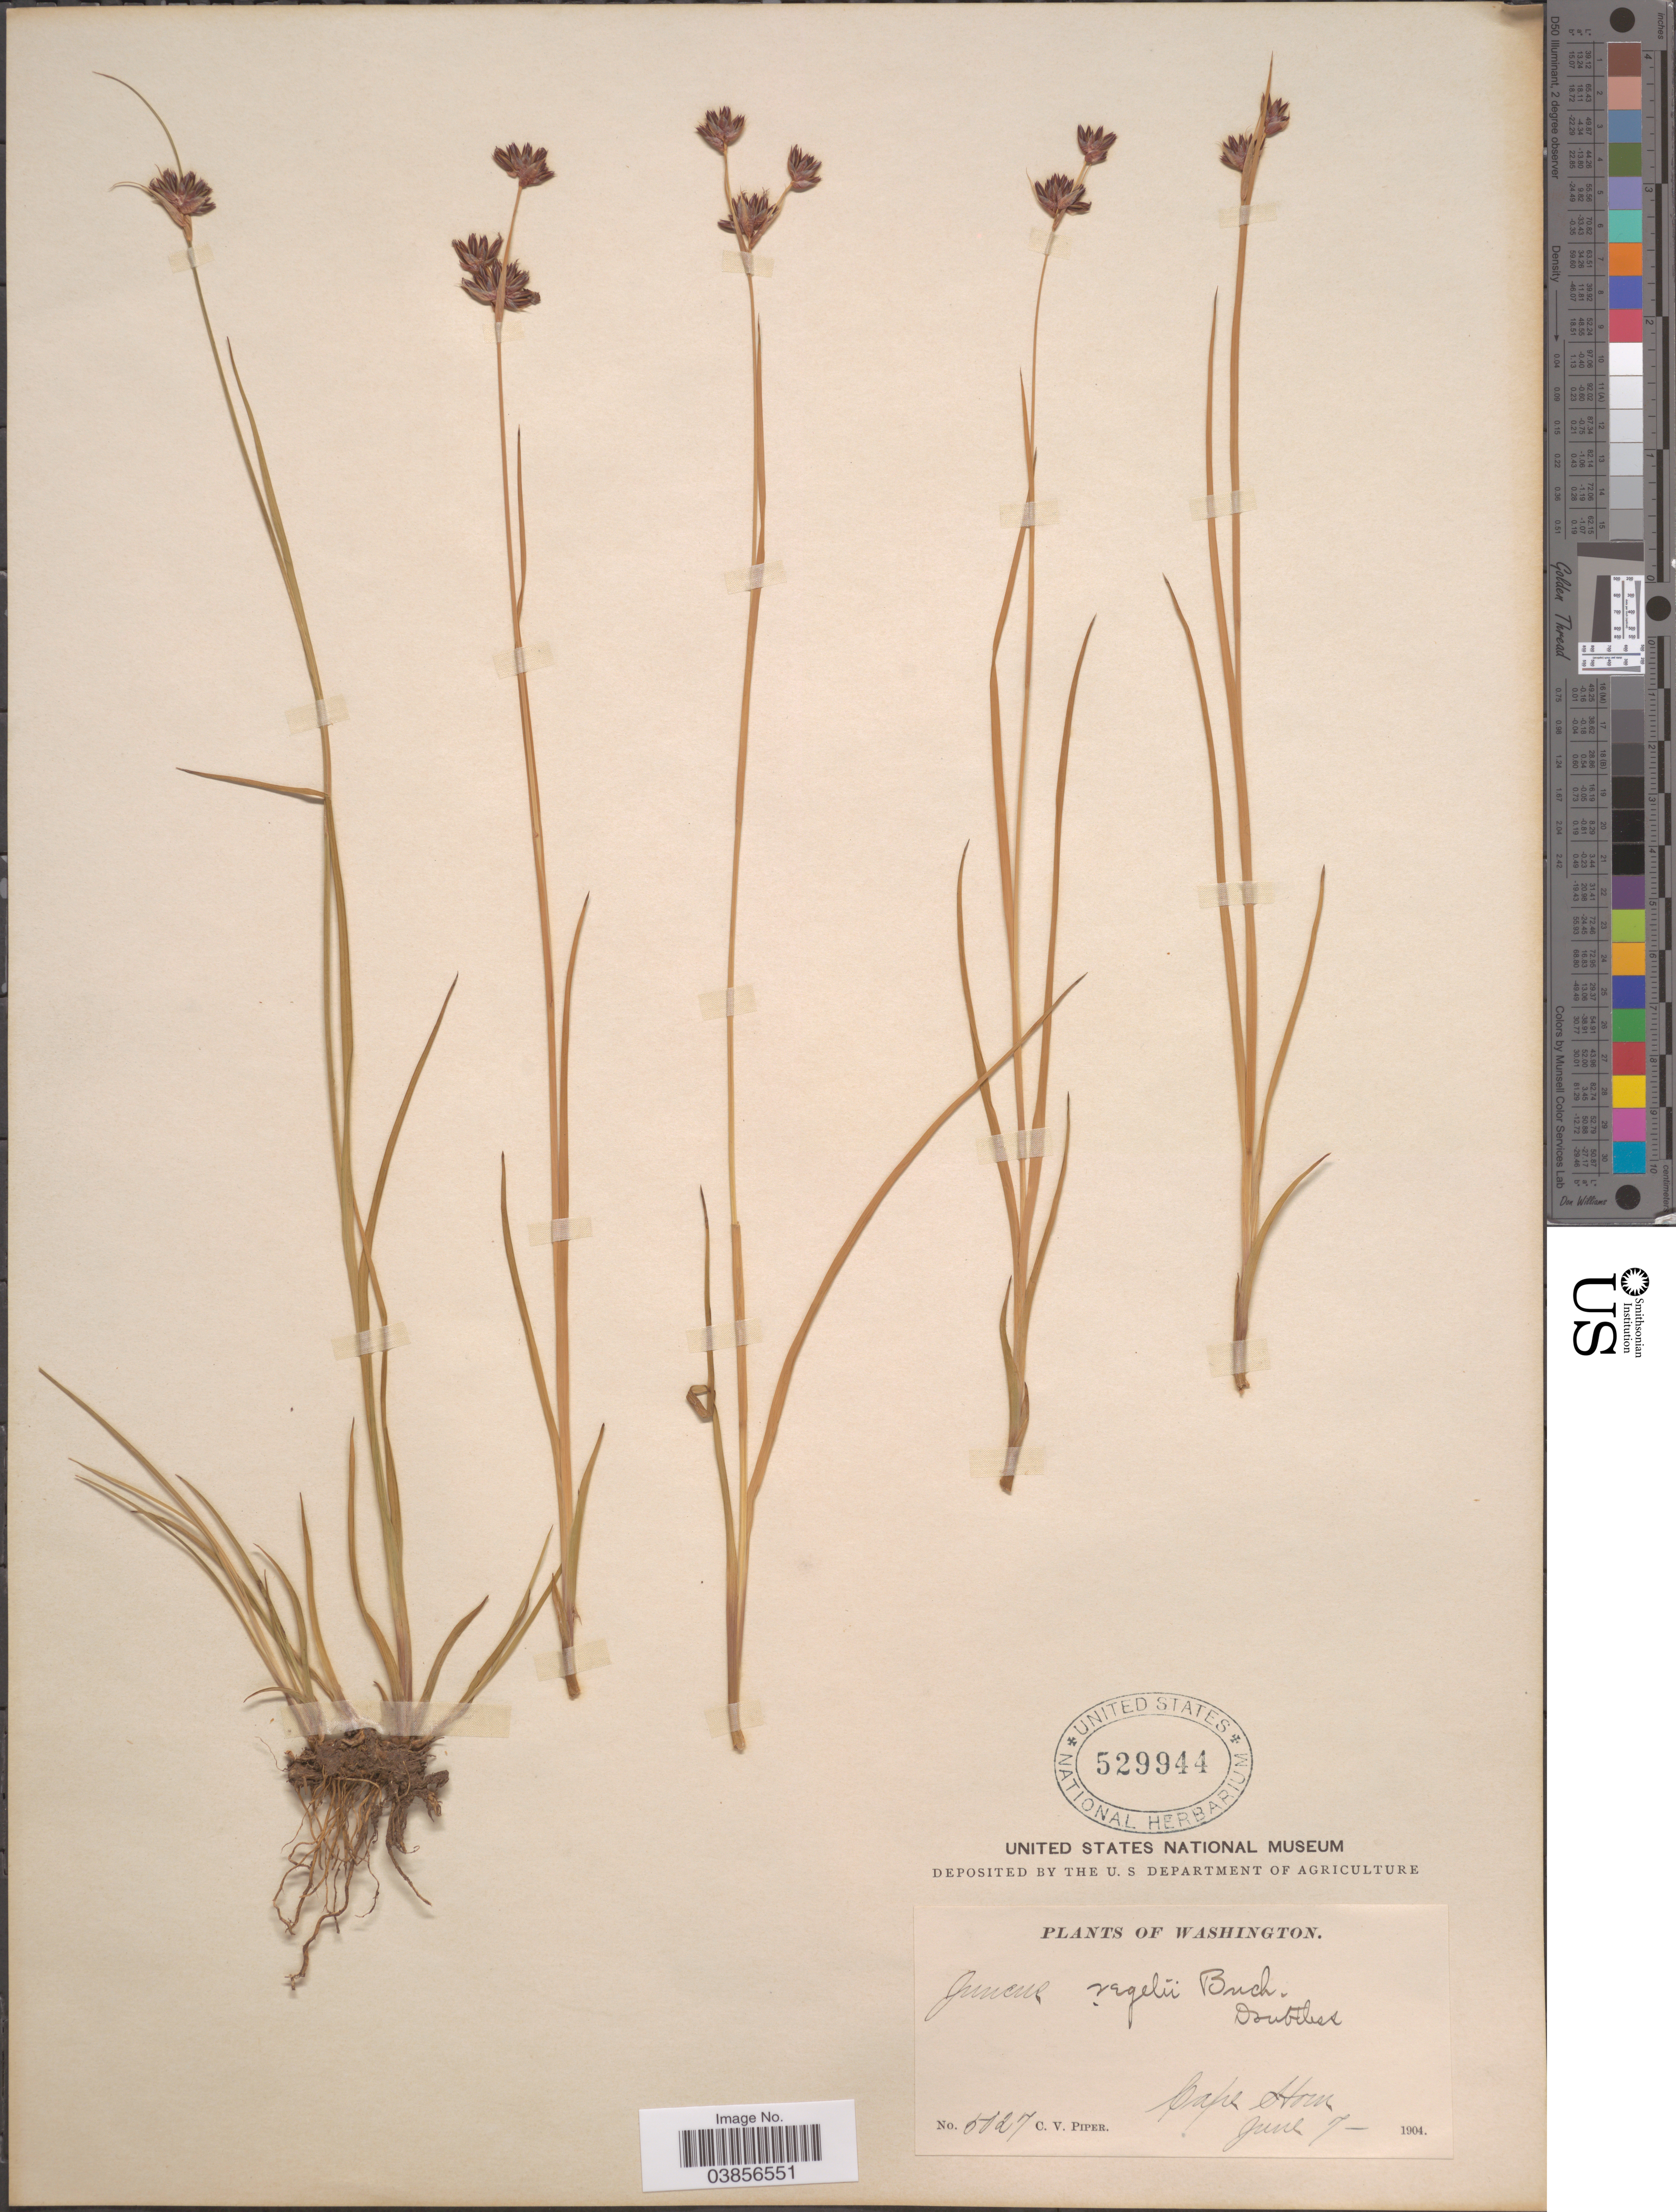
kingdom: Plantae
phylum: Tracheophyta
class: Liliopsida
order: Poales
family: Juncaceae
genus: Juncus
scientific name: Juncus regelii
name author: Buchenau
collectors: C. V. Piper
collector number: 5027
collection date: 1904-06-07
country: United States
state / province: Washington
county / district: Skamania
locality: Cape Horn.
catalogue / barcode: US 529944